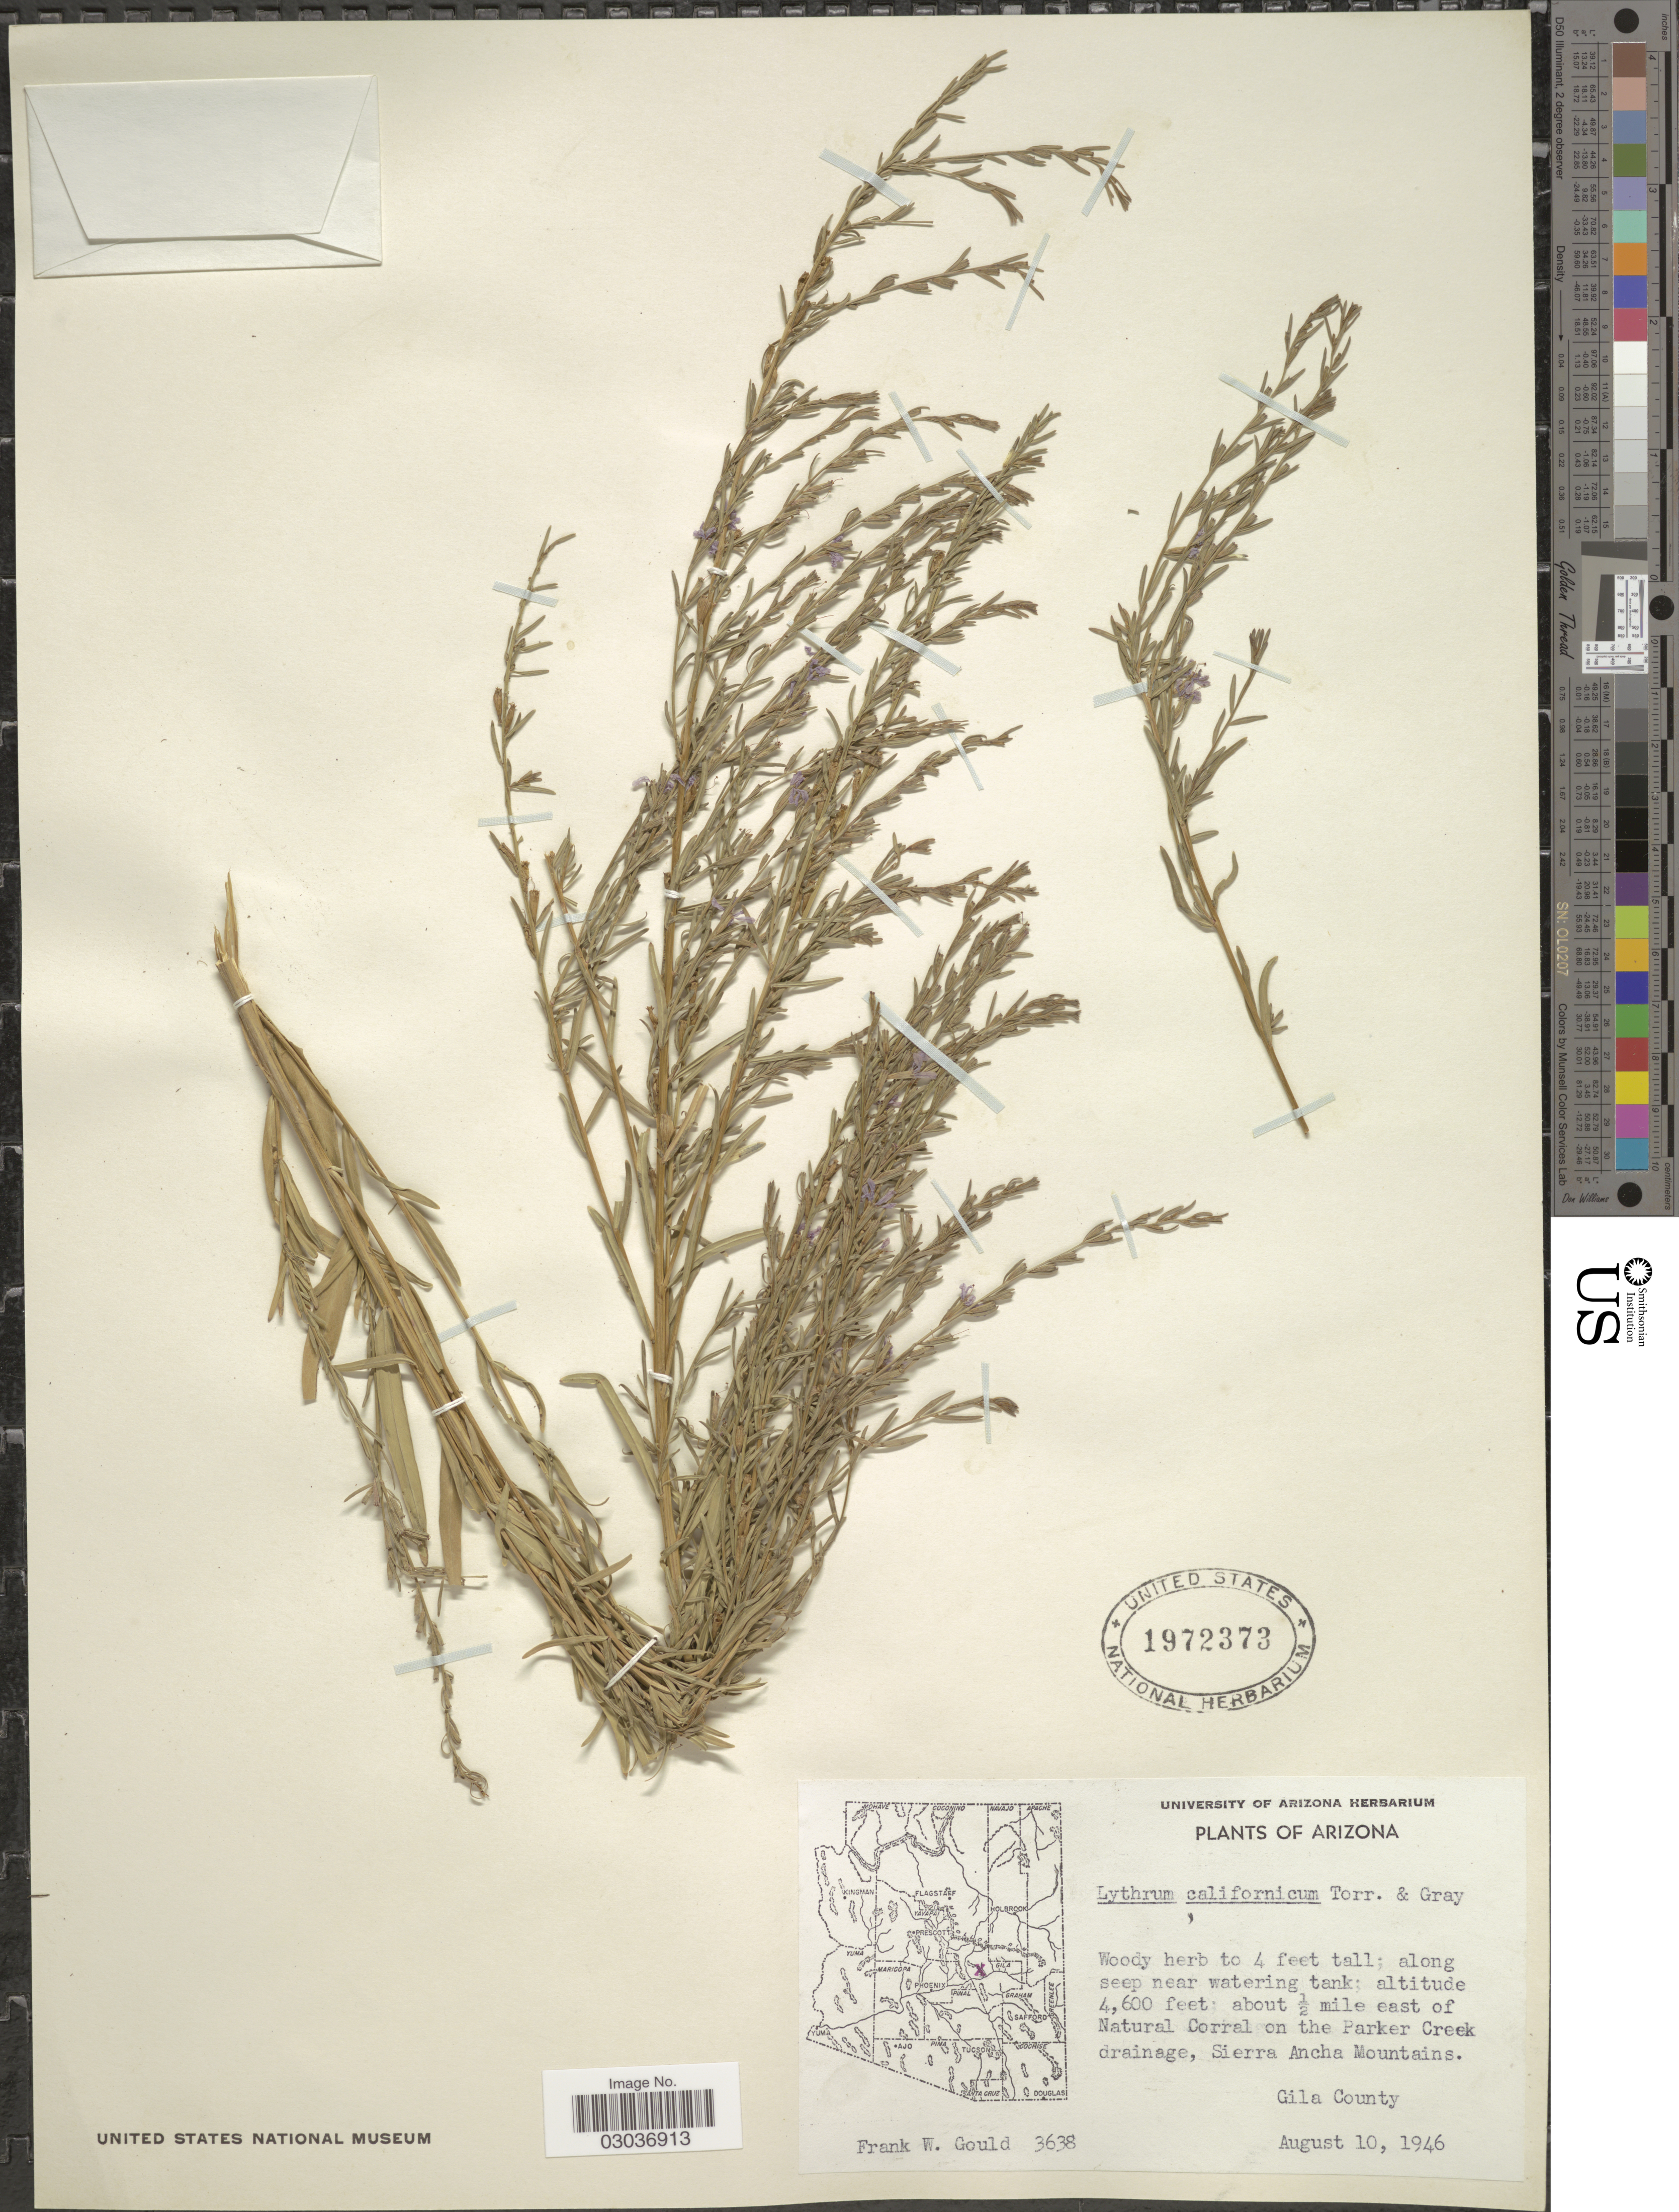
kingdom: Plantae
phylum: Tracheophyta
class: Magnoliopsida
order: Myrtales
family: Lythraceae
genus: Lythrum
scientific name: Lythrum californicum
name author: Torr. & A. Gray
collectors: F. W. Gould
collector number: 3638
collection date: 1946-08-10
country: United States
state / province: Arizona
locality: Along seep near watering tank, about ½ mile east of Natural Corral on the Parker Creek drainage, Sierra Ancha Mountains.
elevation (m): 1402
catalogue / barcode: US 1972373